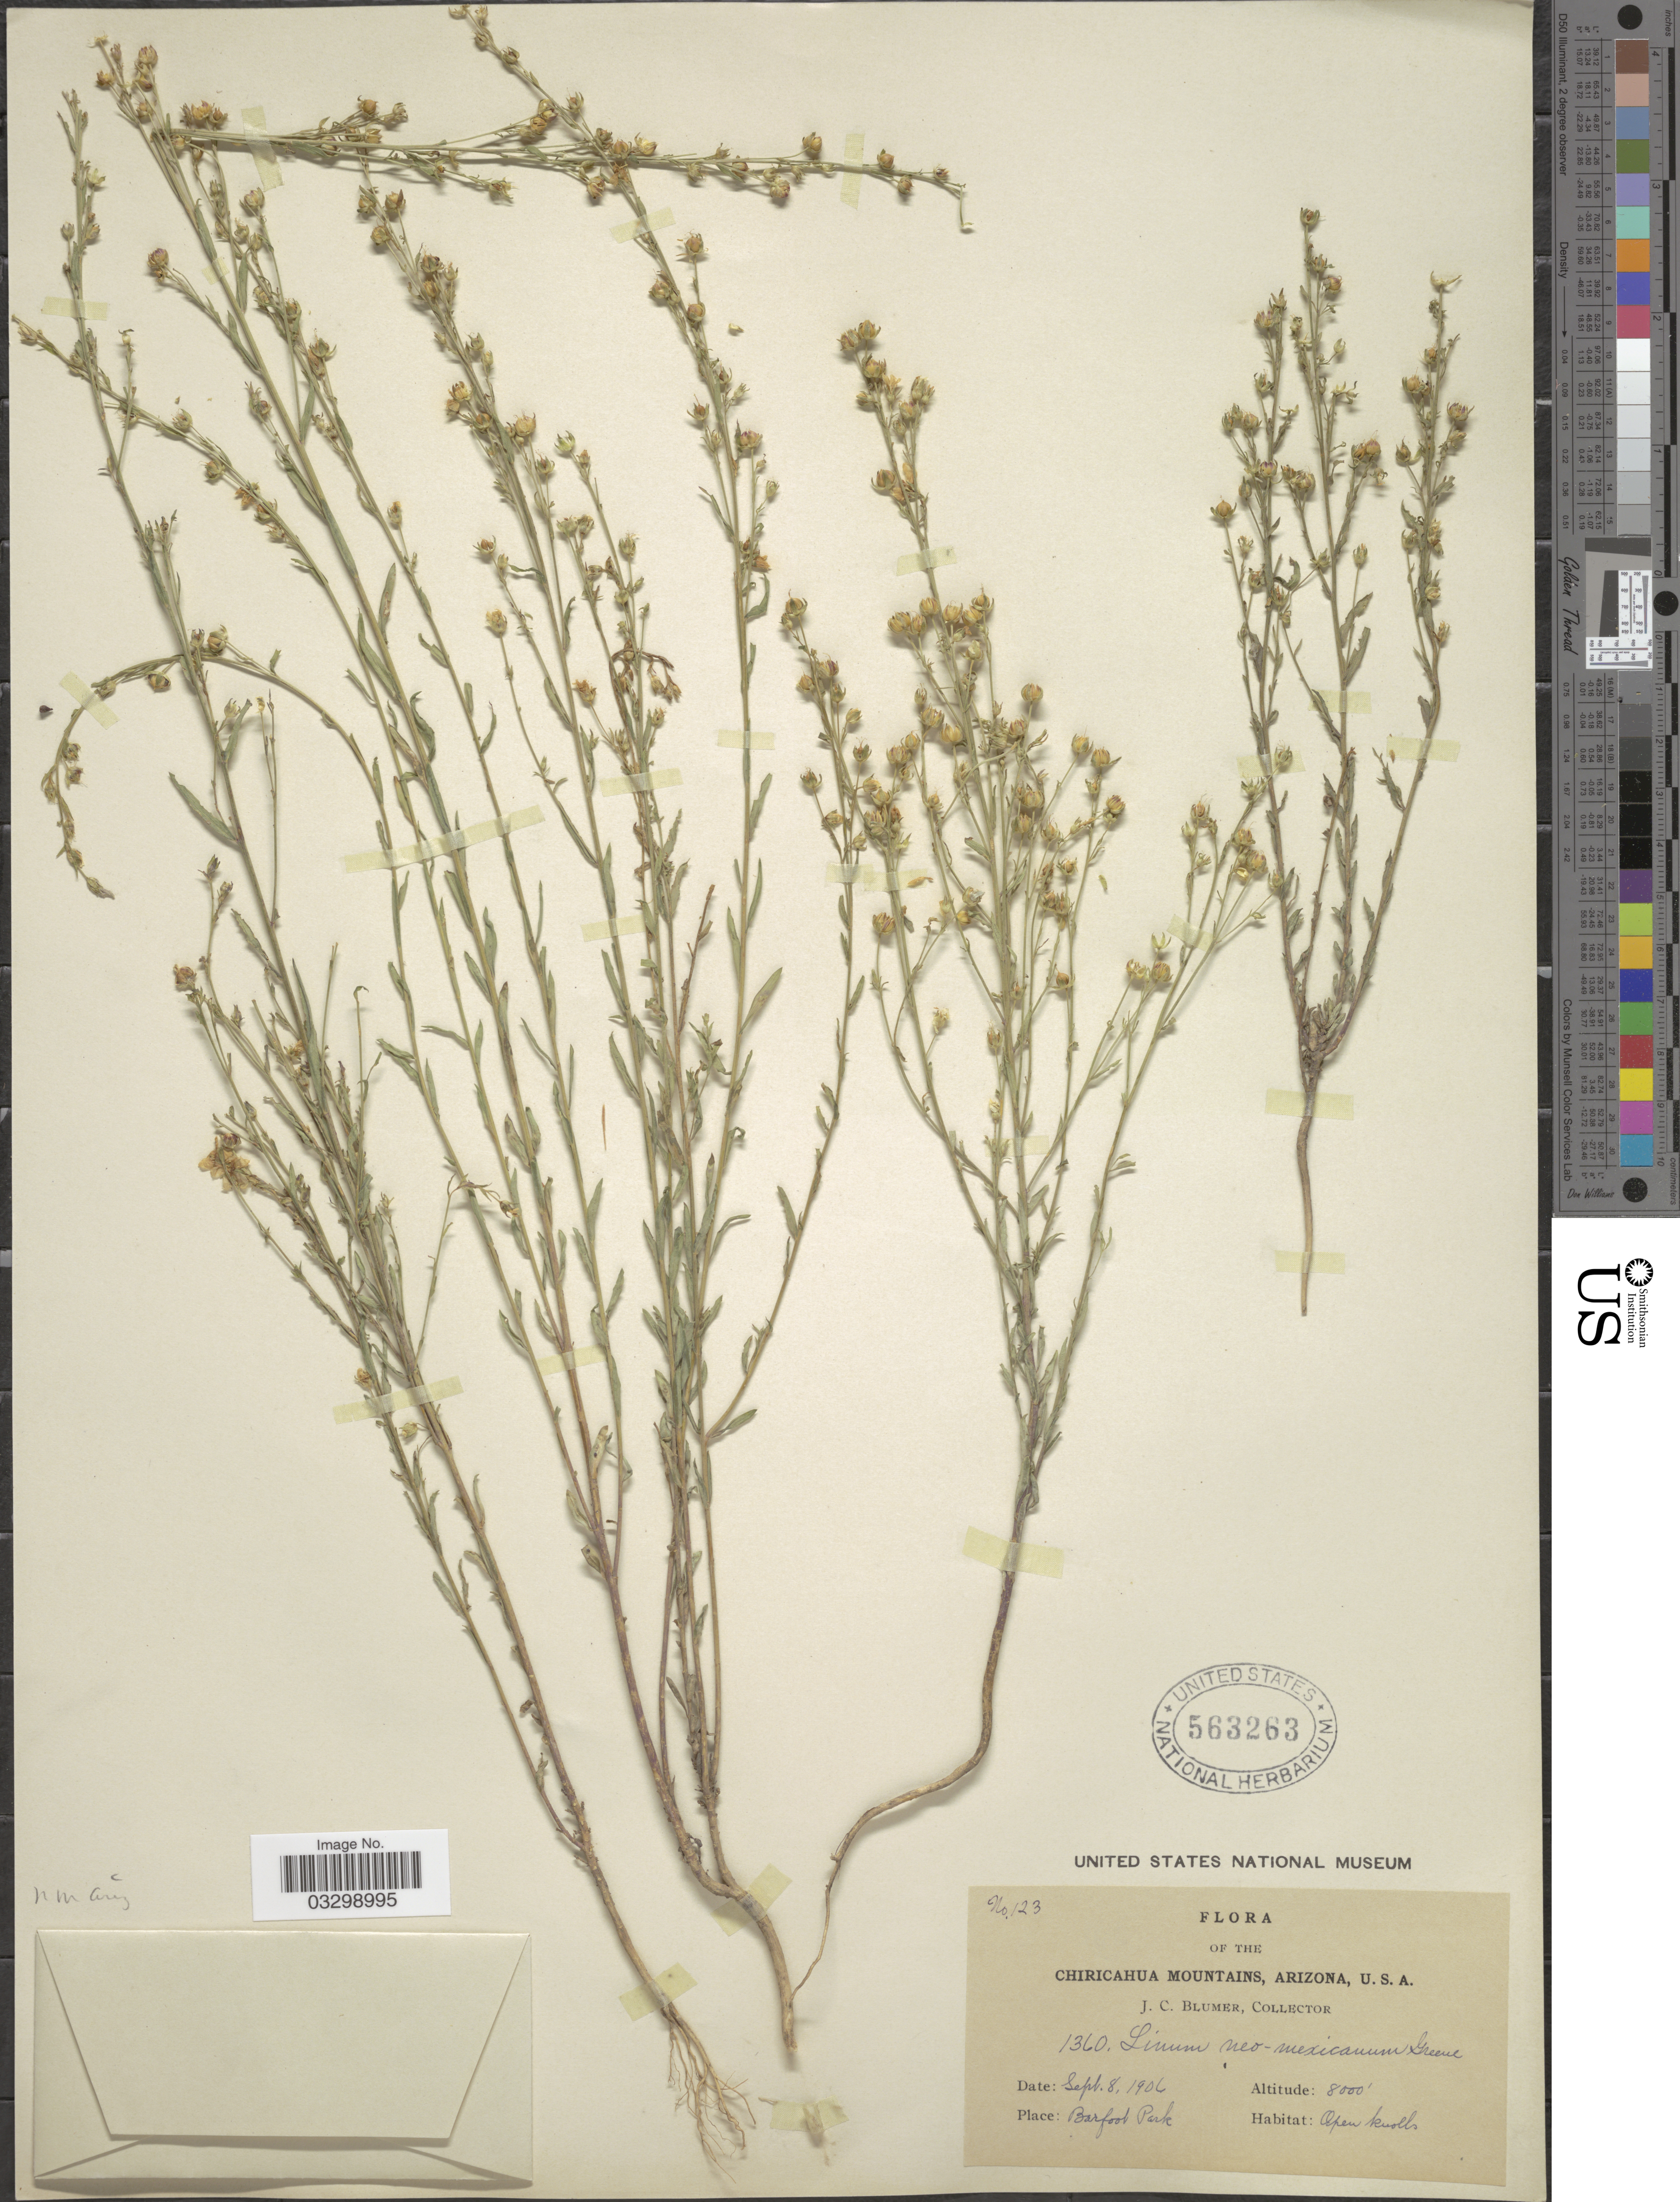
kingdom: Plantae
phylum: Tracheophyta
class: Magnoliopsida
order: Malpighiales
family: Linaceae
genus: Linum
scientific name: Linum neomexicanum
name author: Greene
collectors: J. C. Blumer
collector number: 123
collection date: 1906-09-08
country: United States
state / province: Arizona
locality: Chiricahua Mountains. Barfoot Park.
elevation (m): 2438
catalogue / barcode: US 563263